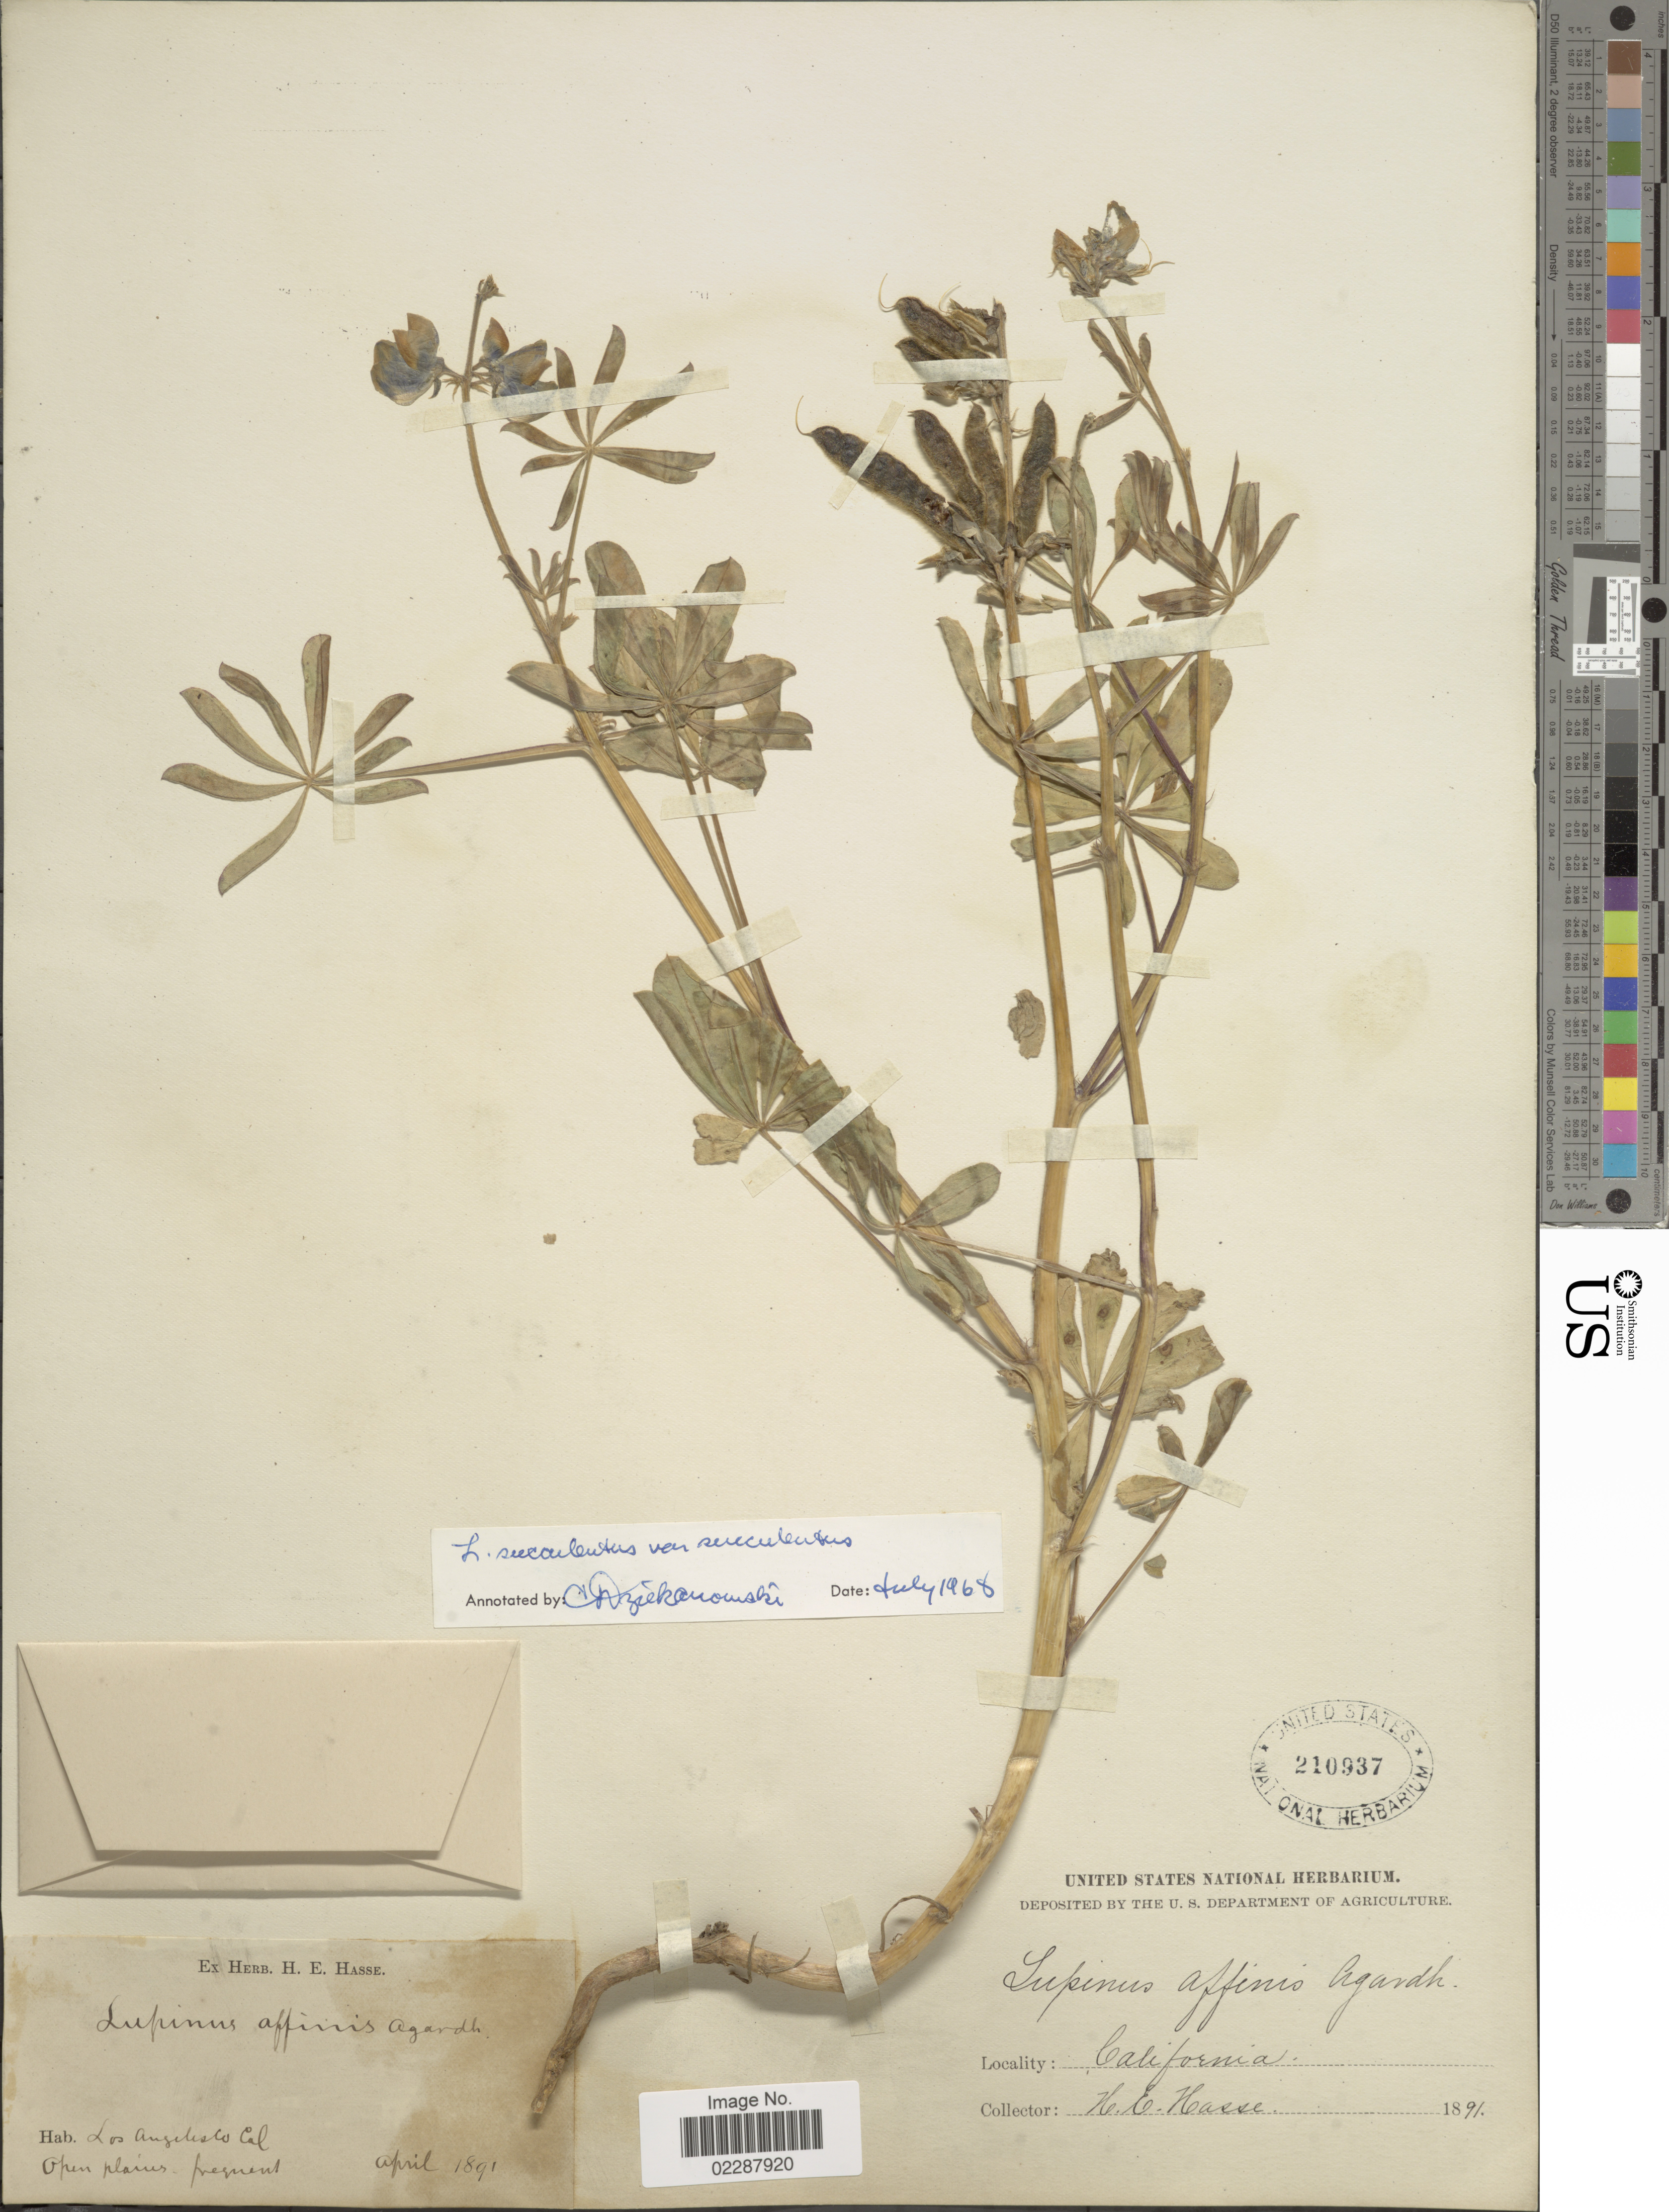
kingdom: Plantae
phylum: Tracheophyta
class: Magnoliopsida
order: Fabales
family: Fabaceae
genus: Lupinus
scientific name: Lupinus succulentus var. succulentus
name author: Douglas ex K. Koch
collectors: H. E. Hasse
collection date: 1891-04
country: United States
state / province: California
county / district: Los Angeles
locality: Los Angeles Co.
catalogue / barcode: US 210937